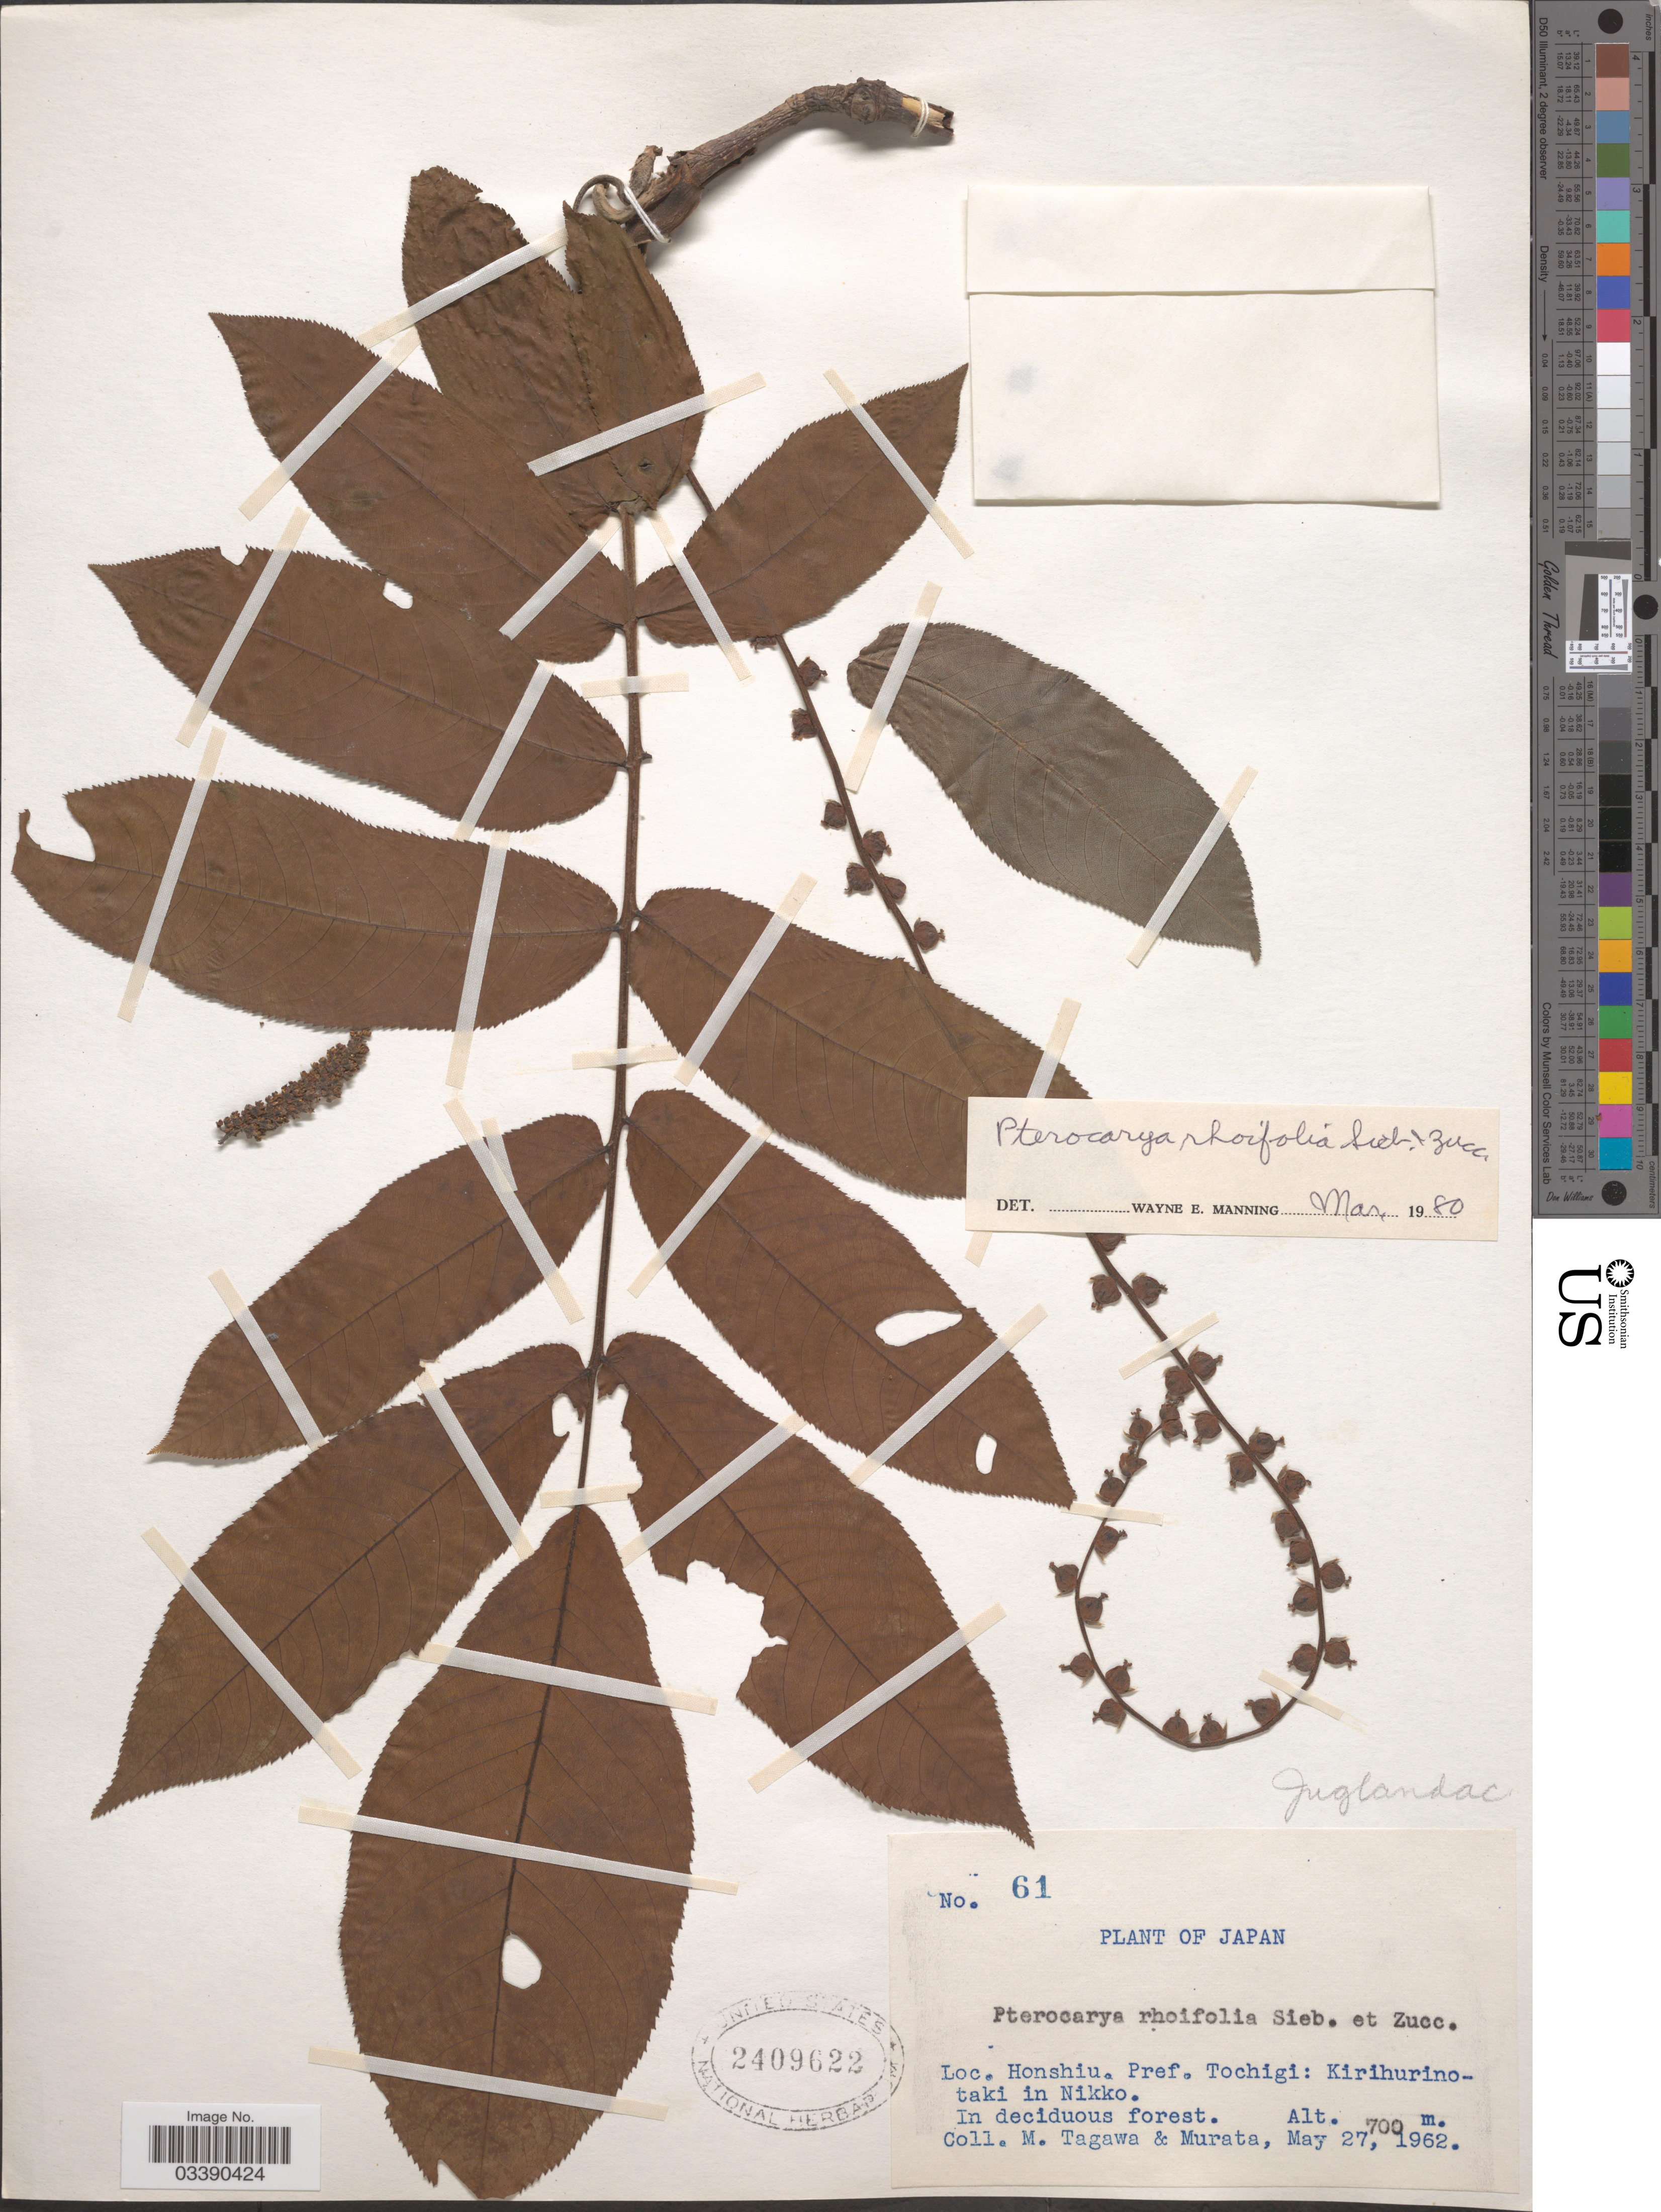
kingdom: Plantae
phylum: Tracheophyta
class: Magnoliopsida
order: Fagales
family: Juglandaceae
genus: Pterocarya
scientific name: Pterocarya rhoifolia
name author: Siebold & Zucc.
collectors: M. Tagawa & -. Murata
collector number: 61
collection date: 1962-05-27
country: Japan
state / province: Totigi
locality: Honshiu. Pref. Tochigi: Kirihurinotaki in Nikko.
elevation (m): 700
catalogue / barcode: US 2409622